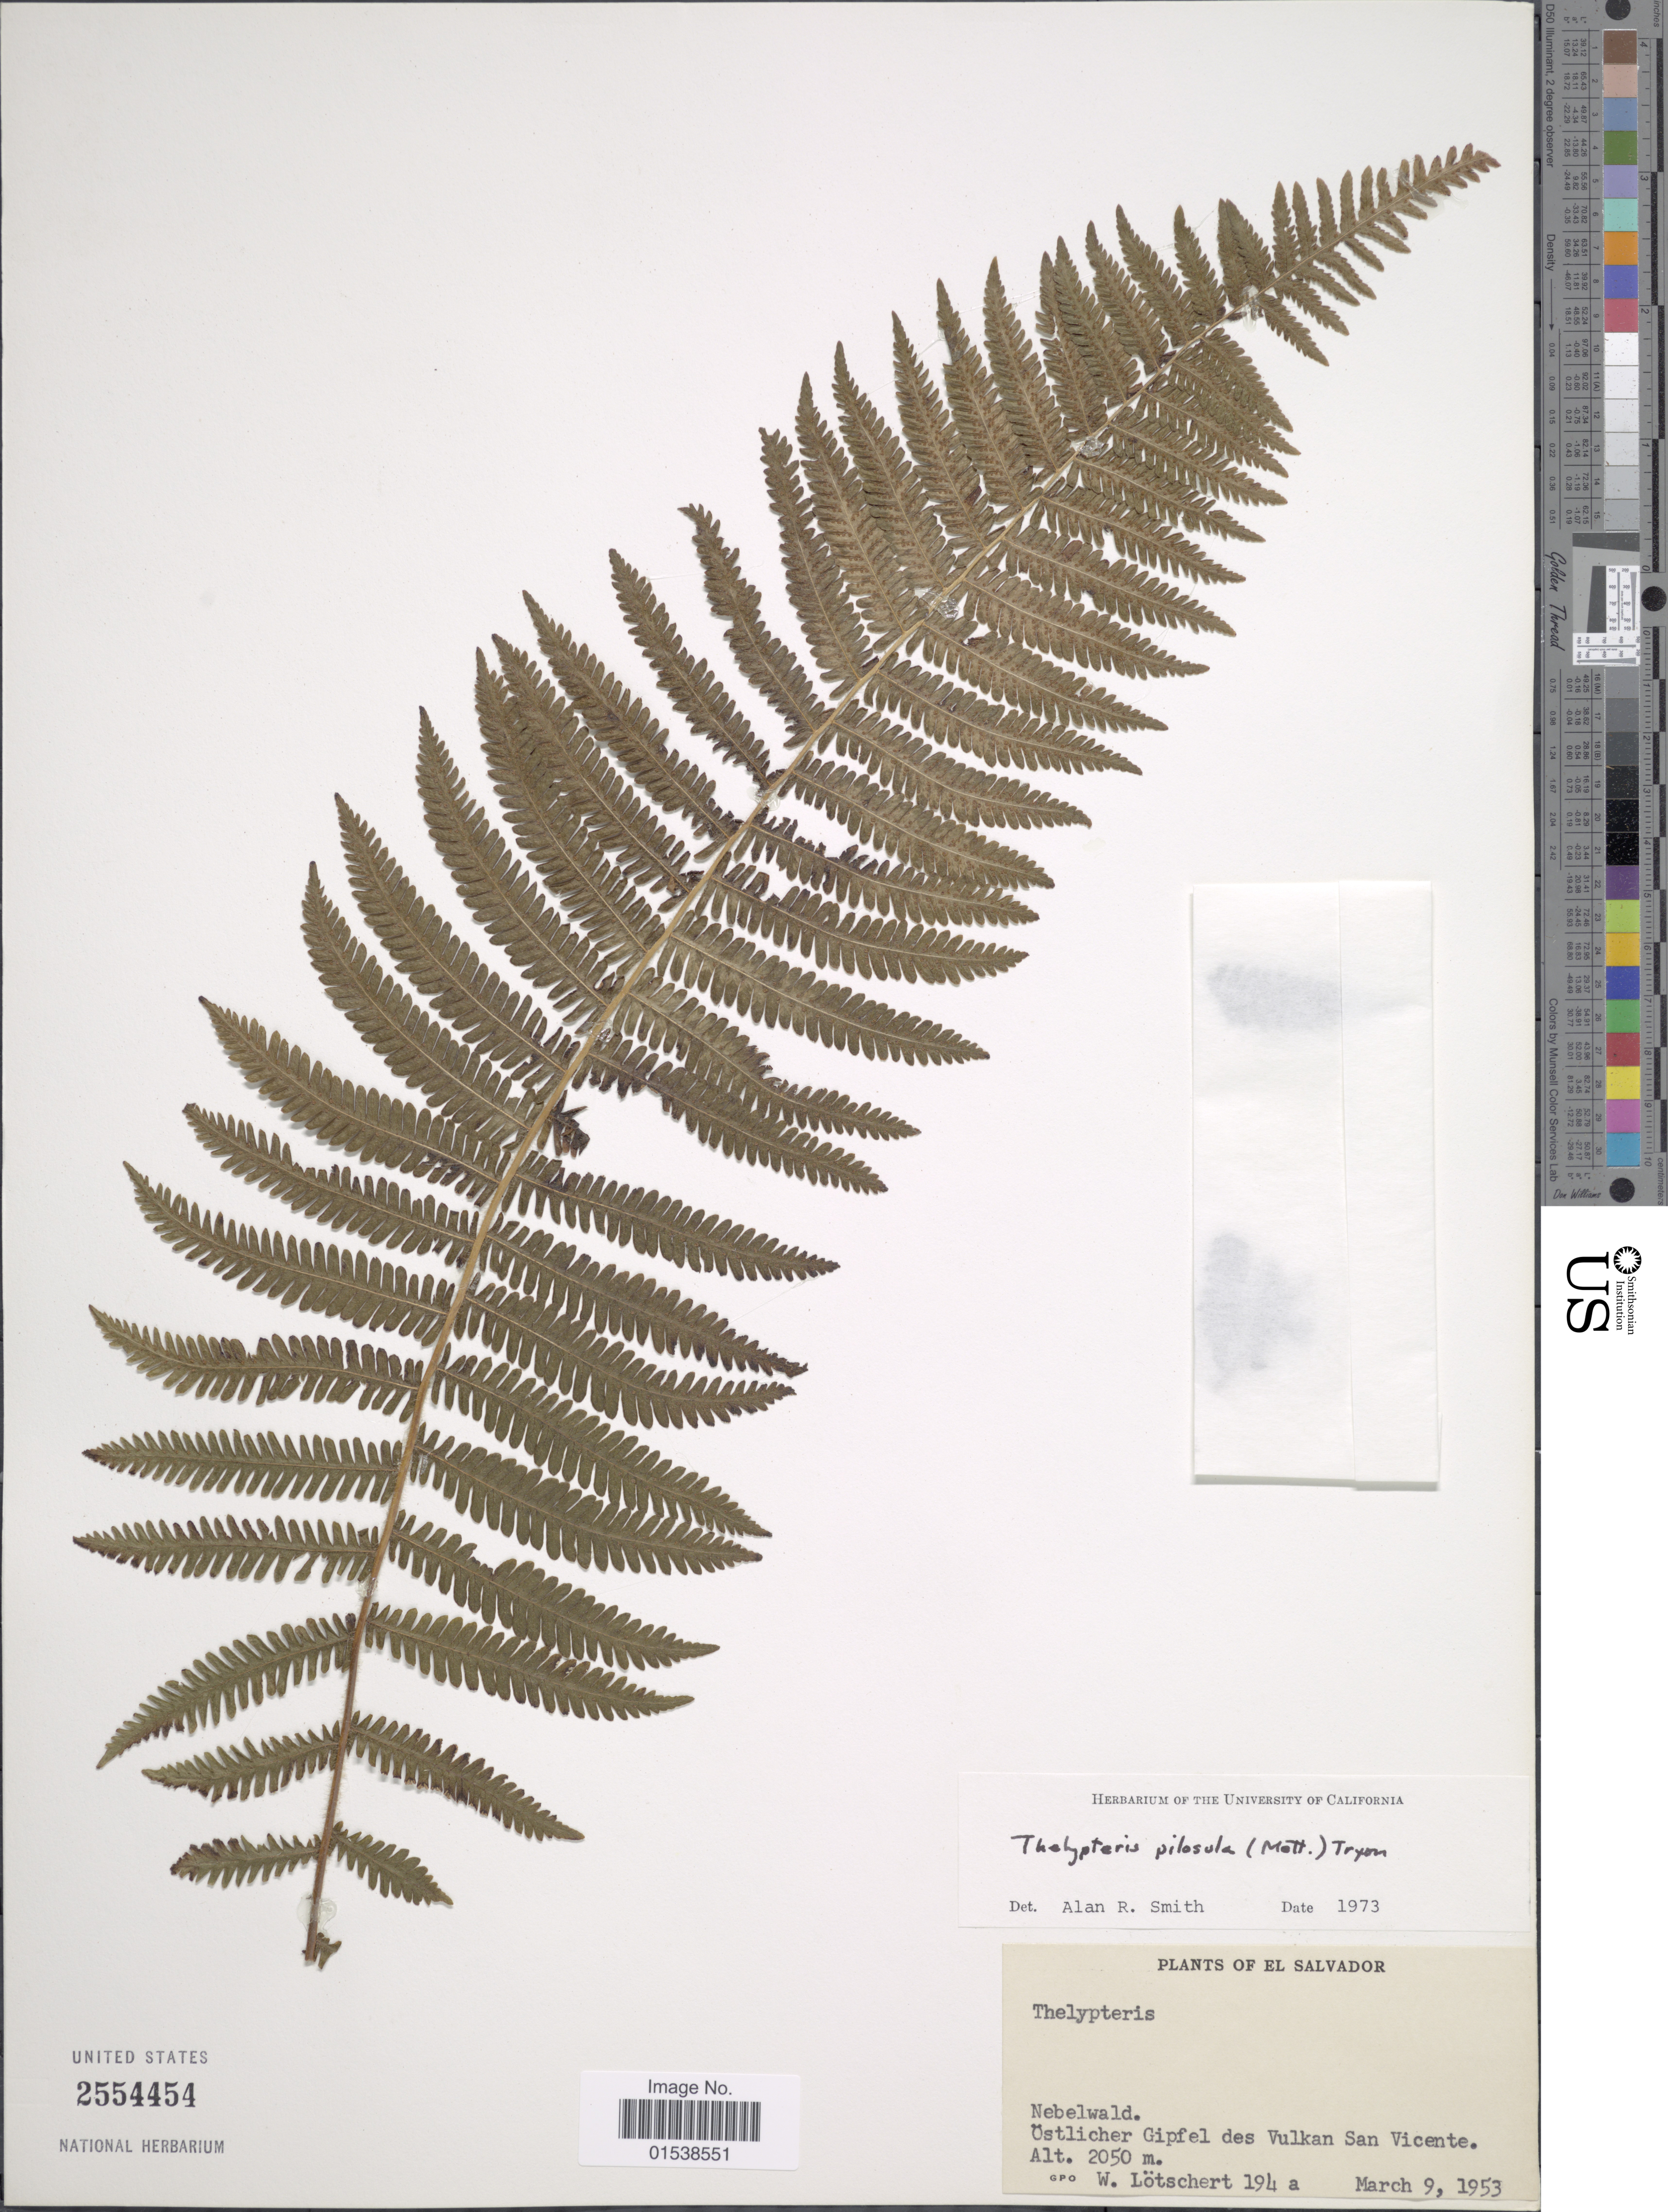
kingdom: Plantae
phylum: Tracheophyta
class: Polypodiopsida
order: Polypodiales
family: Thelypteridaceae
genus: Amauropelta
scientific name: Amauropelta pilosula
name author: (Klotzsch & H. Karst.) Á. Löve & D. Löve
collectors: W. Lötschert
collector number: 194a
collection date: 1953-03-09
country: El Salvador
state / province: San Vincente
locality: Nebelwald, Ostlicher Gipfel des Vulkan San Vincente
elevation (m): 2050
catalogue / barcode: US 2554454